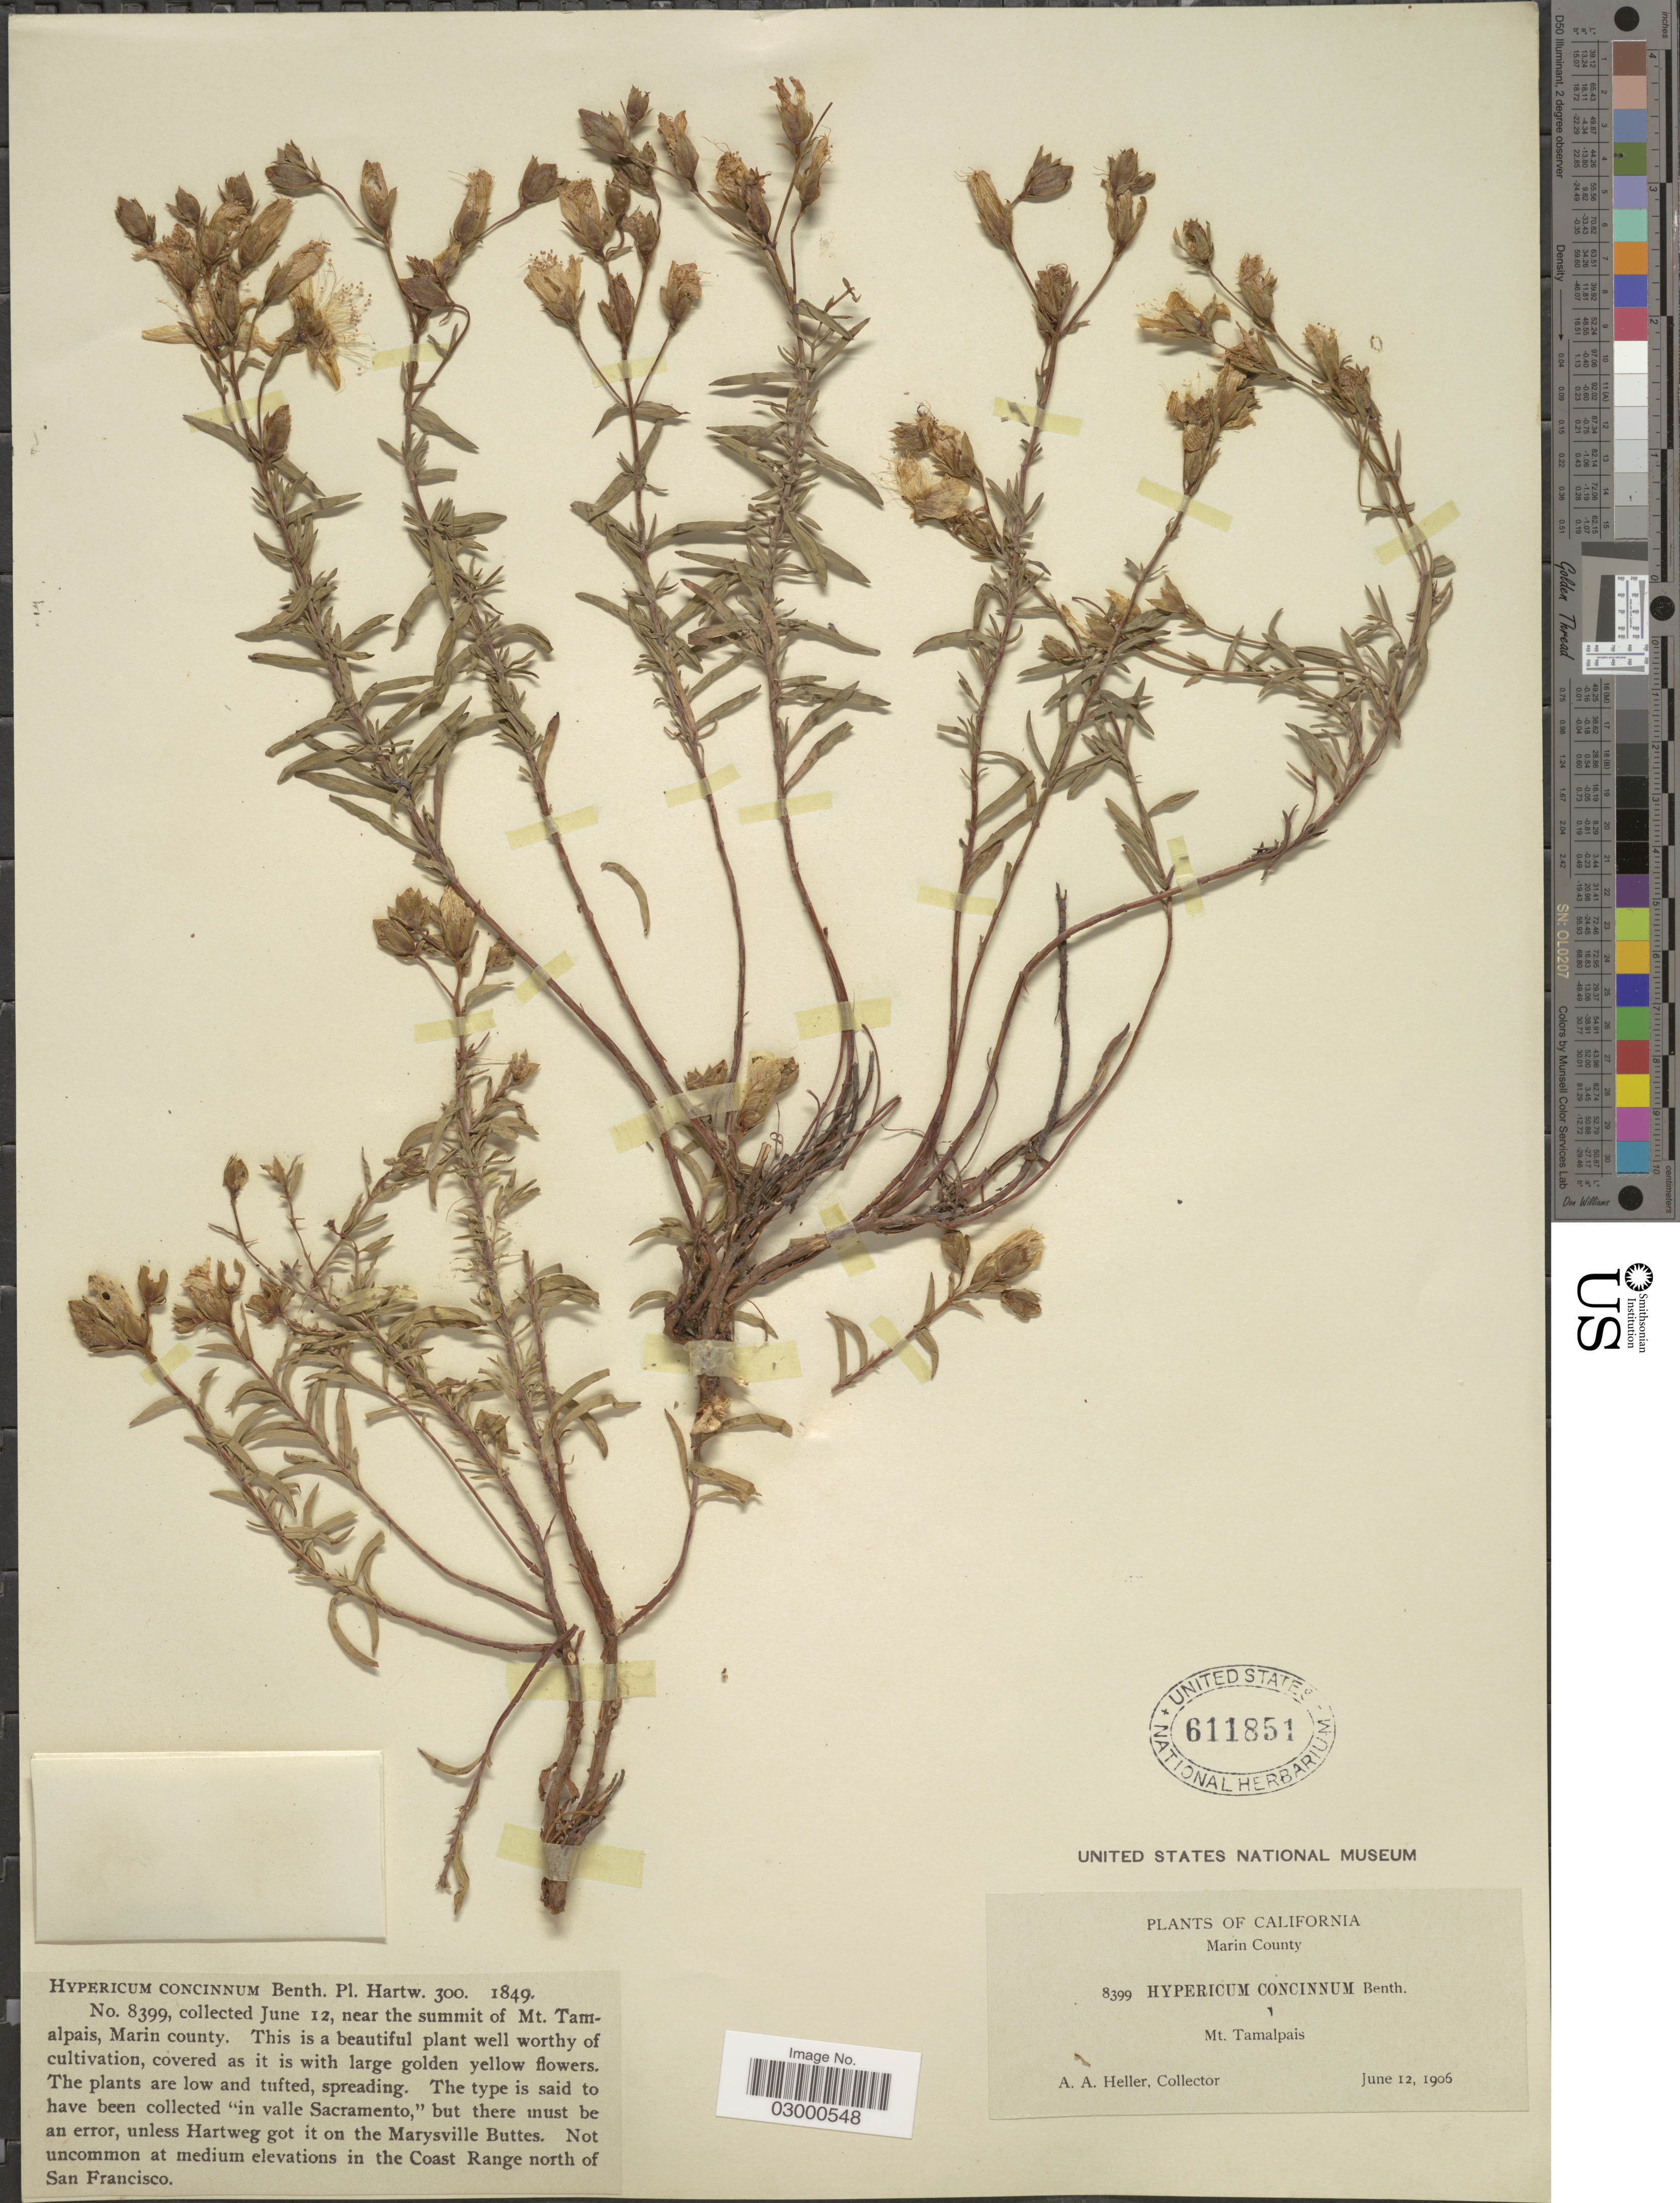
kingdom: Plantae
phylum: Tracheophyta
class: Magnoliopsida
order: Malpighiales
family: Hypericaceae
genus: Hypericum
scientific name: Hypericum concinnum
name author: Benth.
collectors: A. A. Heller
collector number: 8399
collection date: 1906-06-12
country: United States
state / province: California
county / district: Marin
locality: Near the summit of Mt. Tamalpais, Marin County, "in valle Sacramento," but there must be an error, unless Hartweg got it on the Marysville Buttes. Not uncommon at medium elevations in the coast Range north of San Francisco.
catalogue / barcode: US 611851